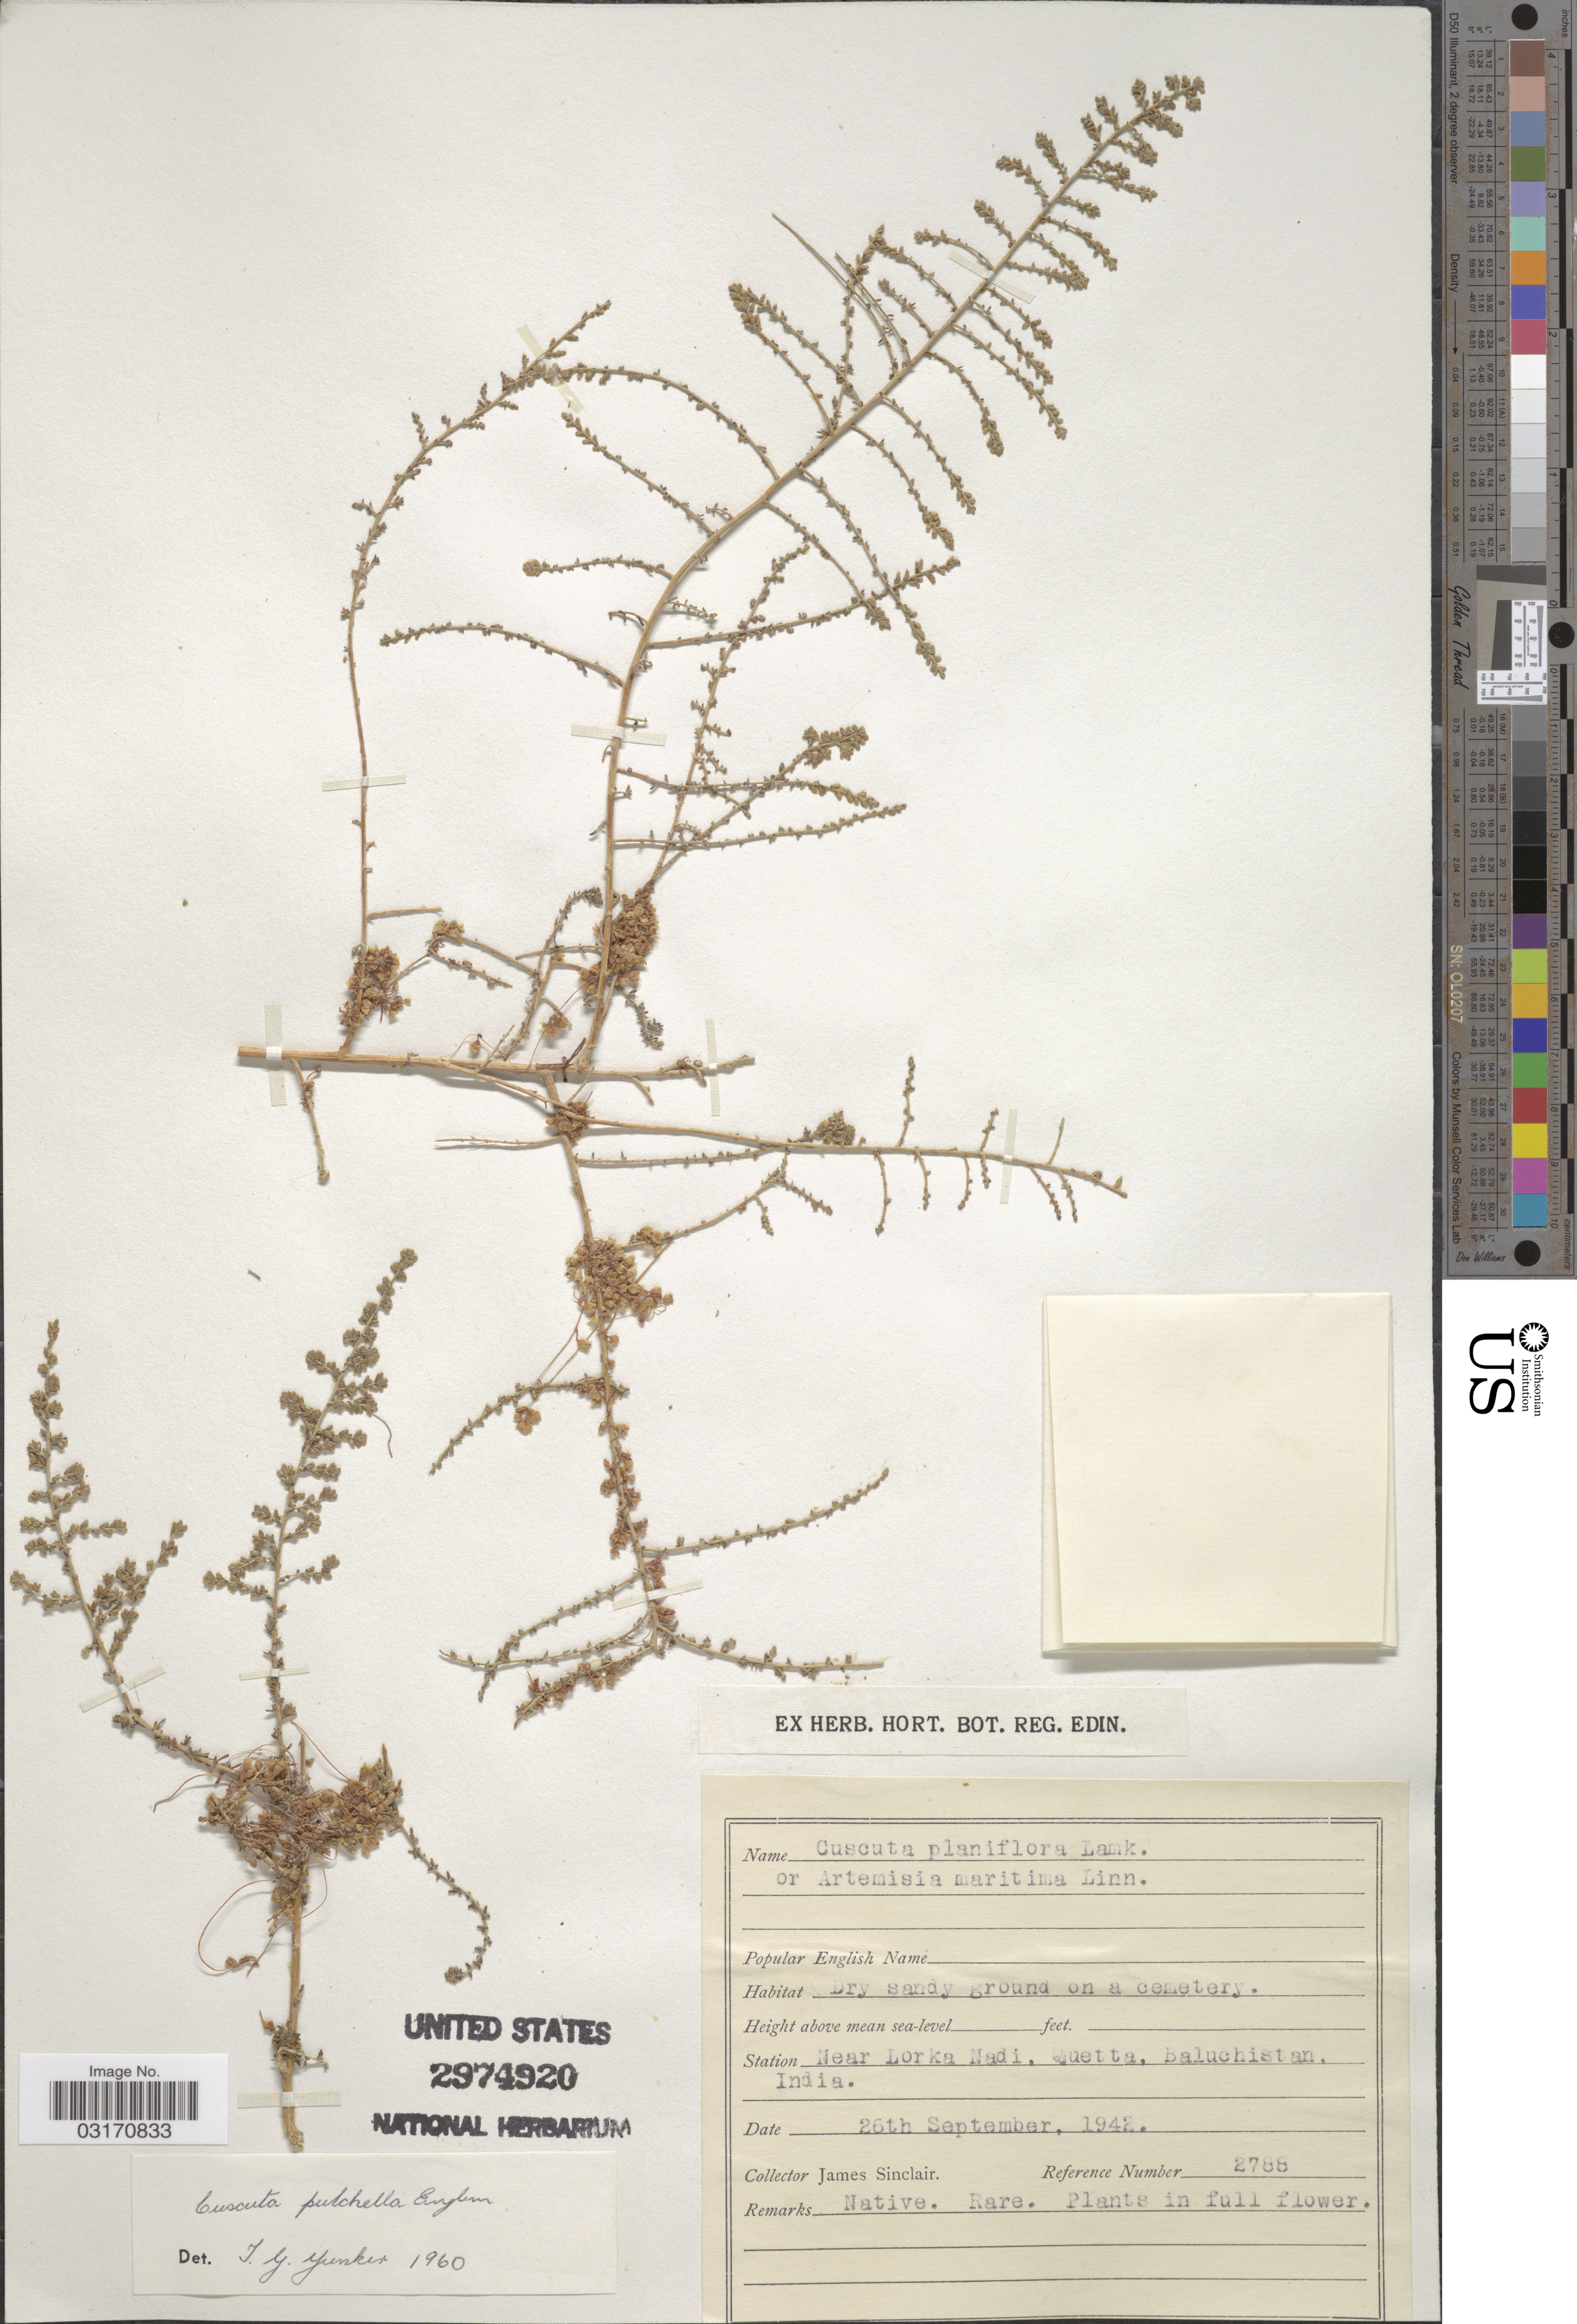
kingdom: Plantae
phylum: Tracheophyta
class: Magnoliopsida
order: Solanales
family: Convolvulaceae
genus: Cuscuta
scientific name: Cuscuta pulchella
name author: Engelm.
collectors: J. Sinclair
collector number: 2788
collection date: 1942-09-26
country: Pakistan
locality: Station Near Lorka Nadi, Quetta, Baluchistan.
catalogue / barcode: US 2974920